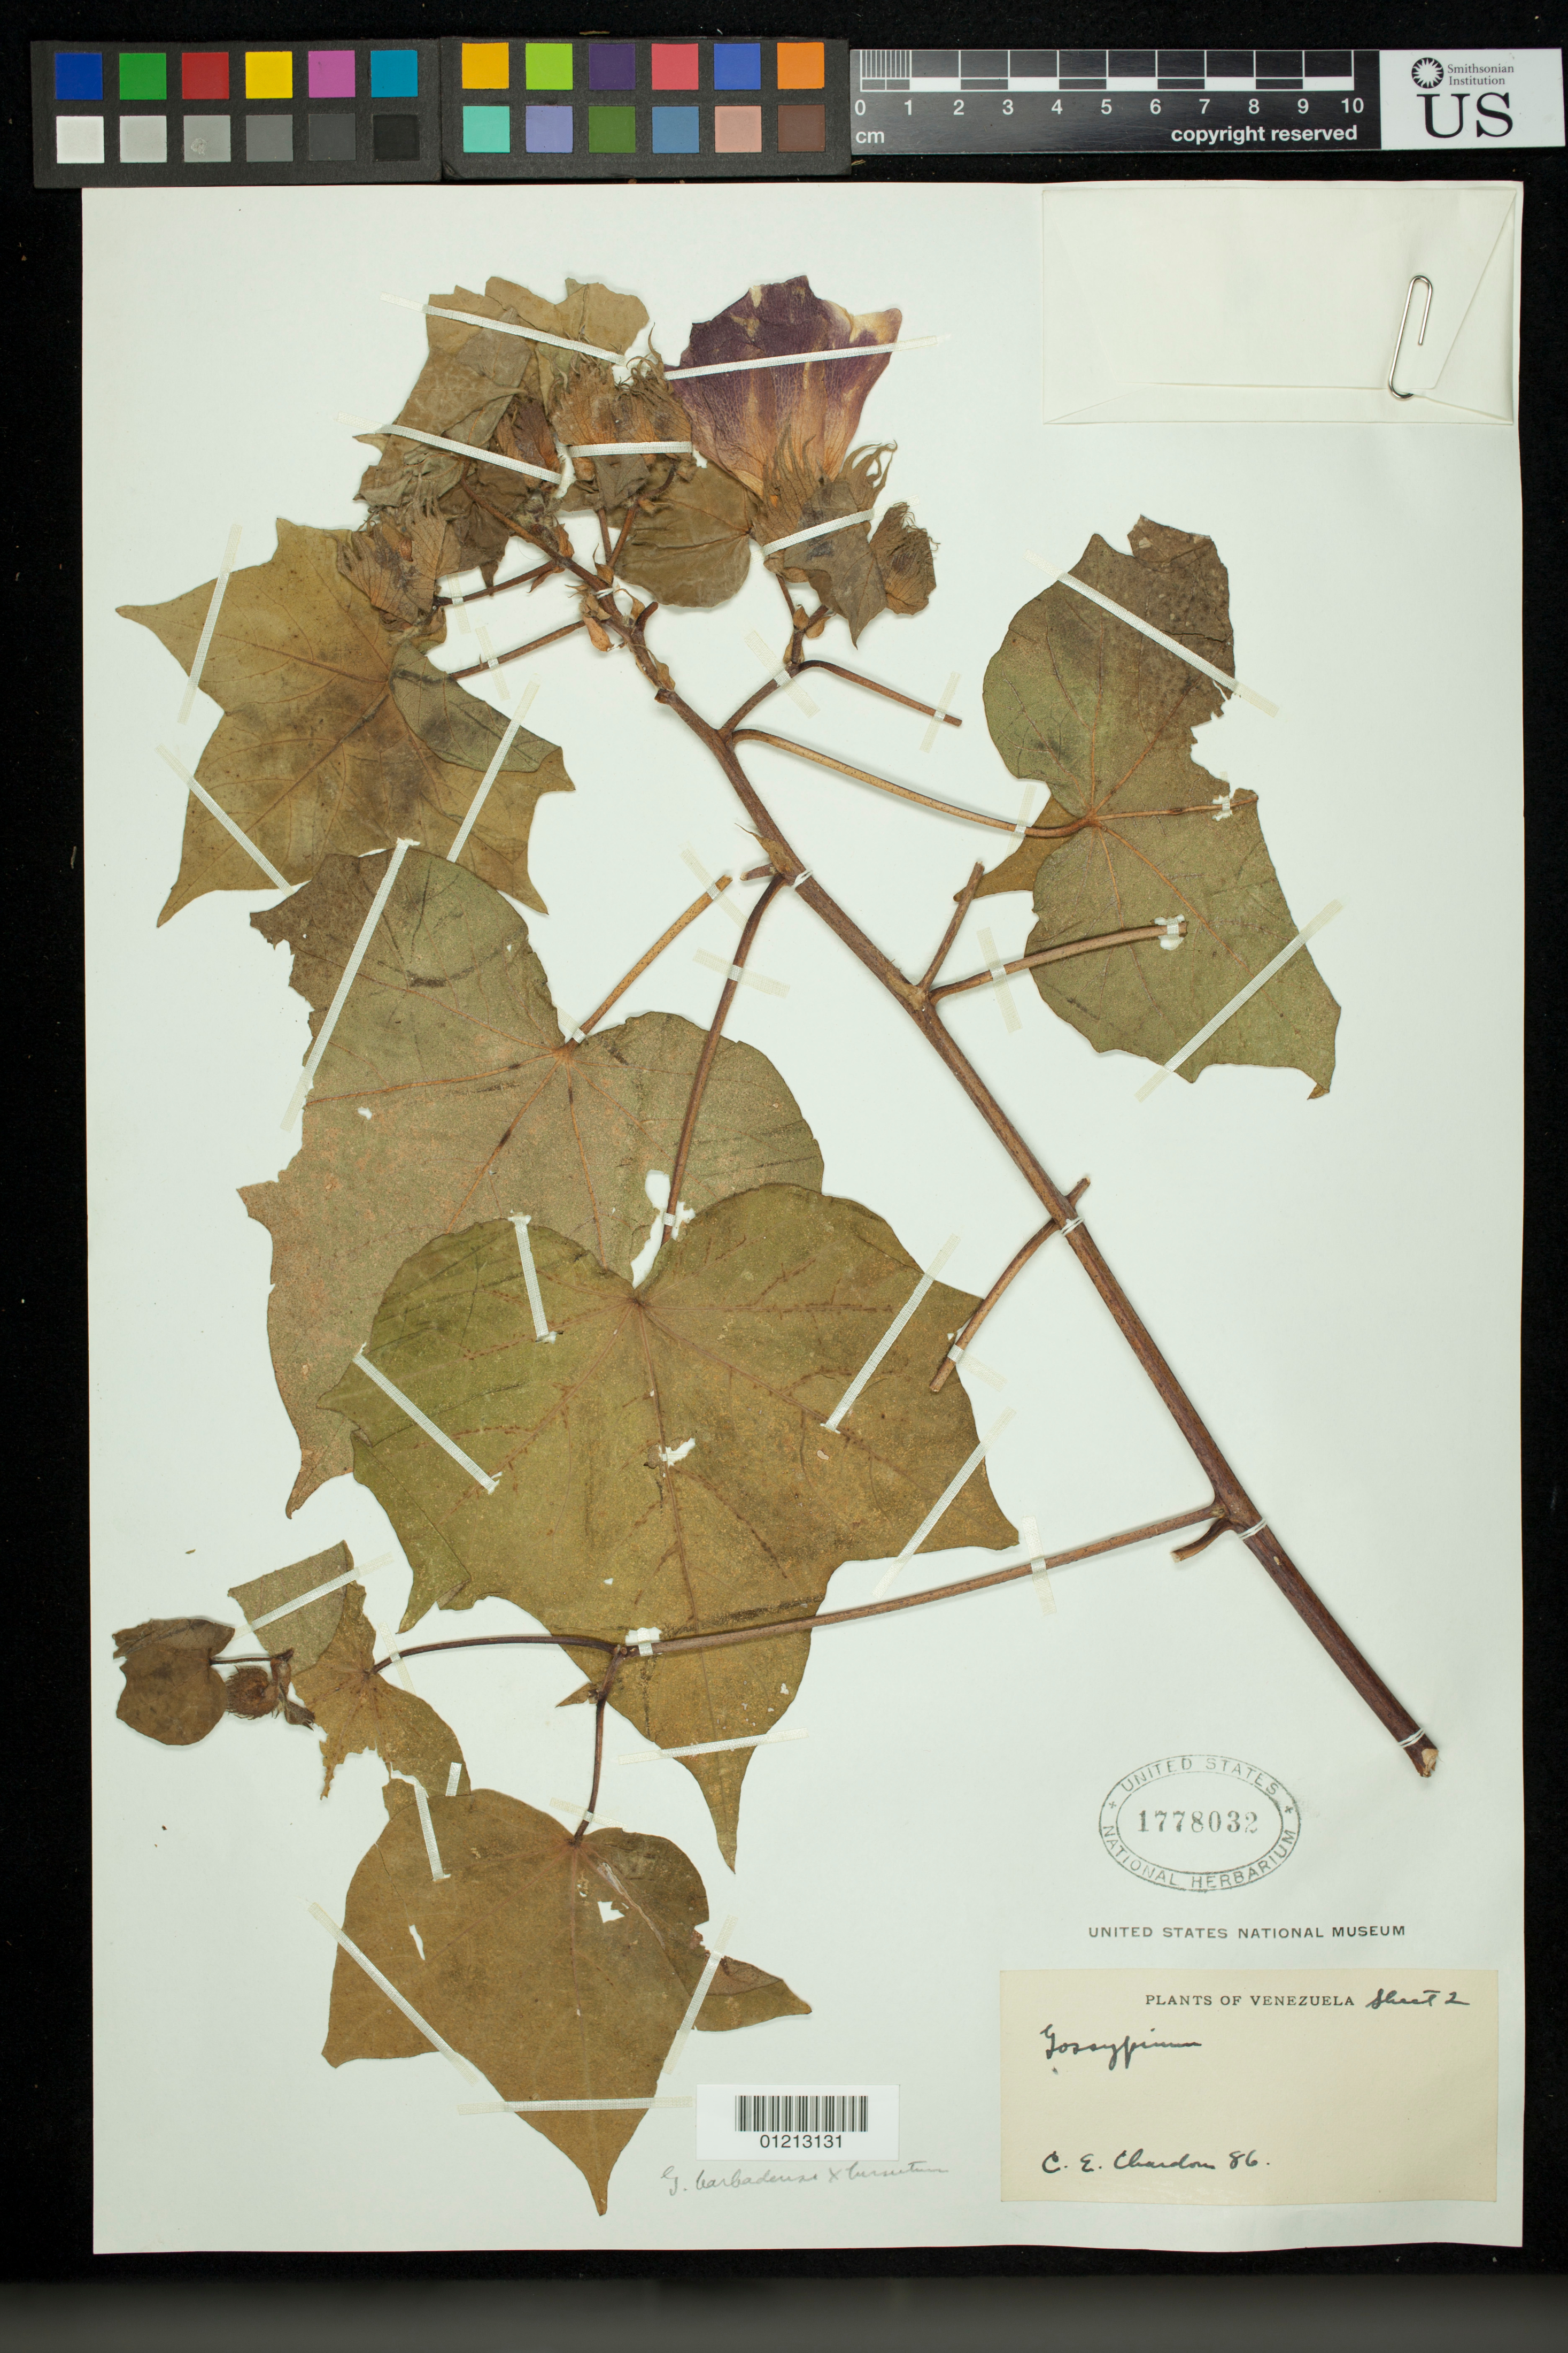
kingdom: Plantae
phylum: Tracheophyta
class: Magnoliopsida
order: Malvales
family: Malvaceae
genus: Gossypium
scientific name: Gossypium sp.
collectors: C. E. Chardón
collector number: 86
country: Venezuela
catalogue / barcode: US 1778032